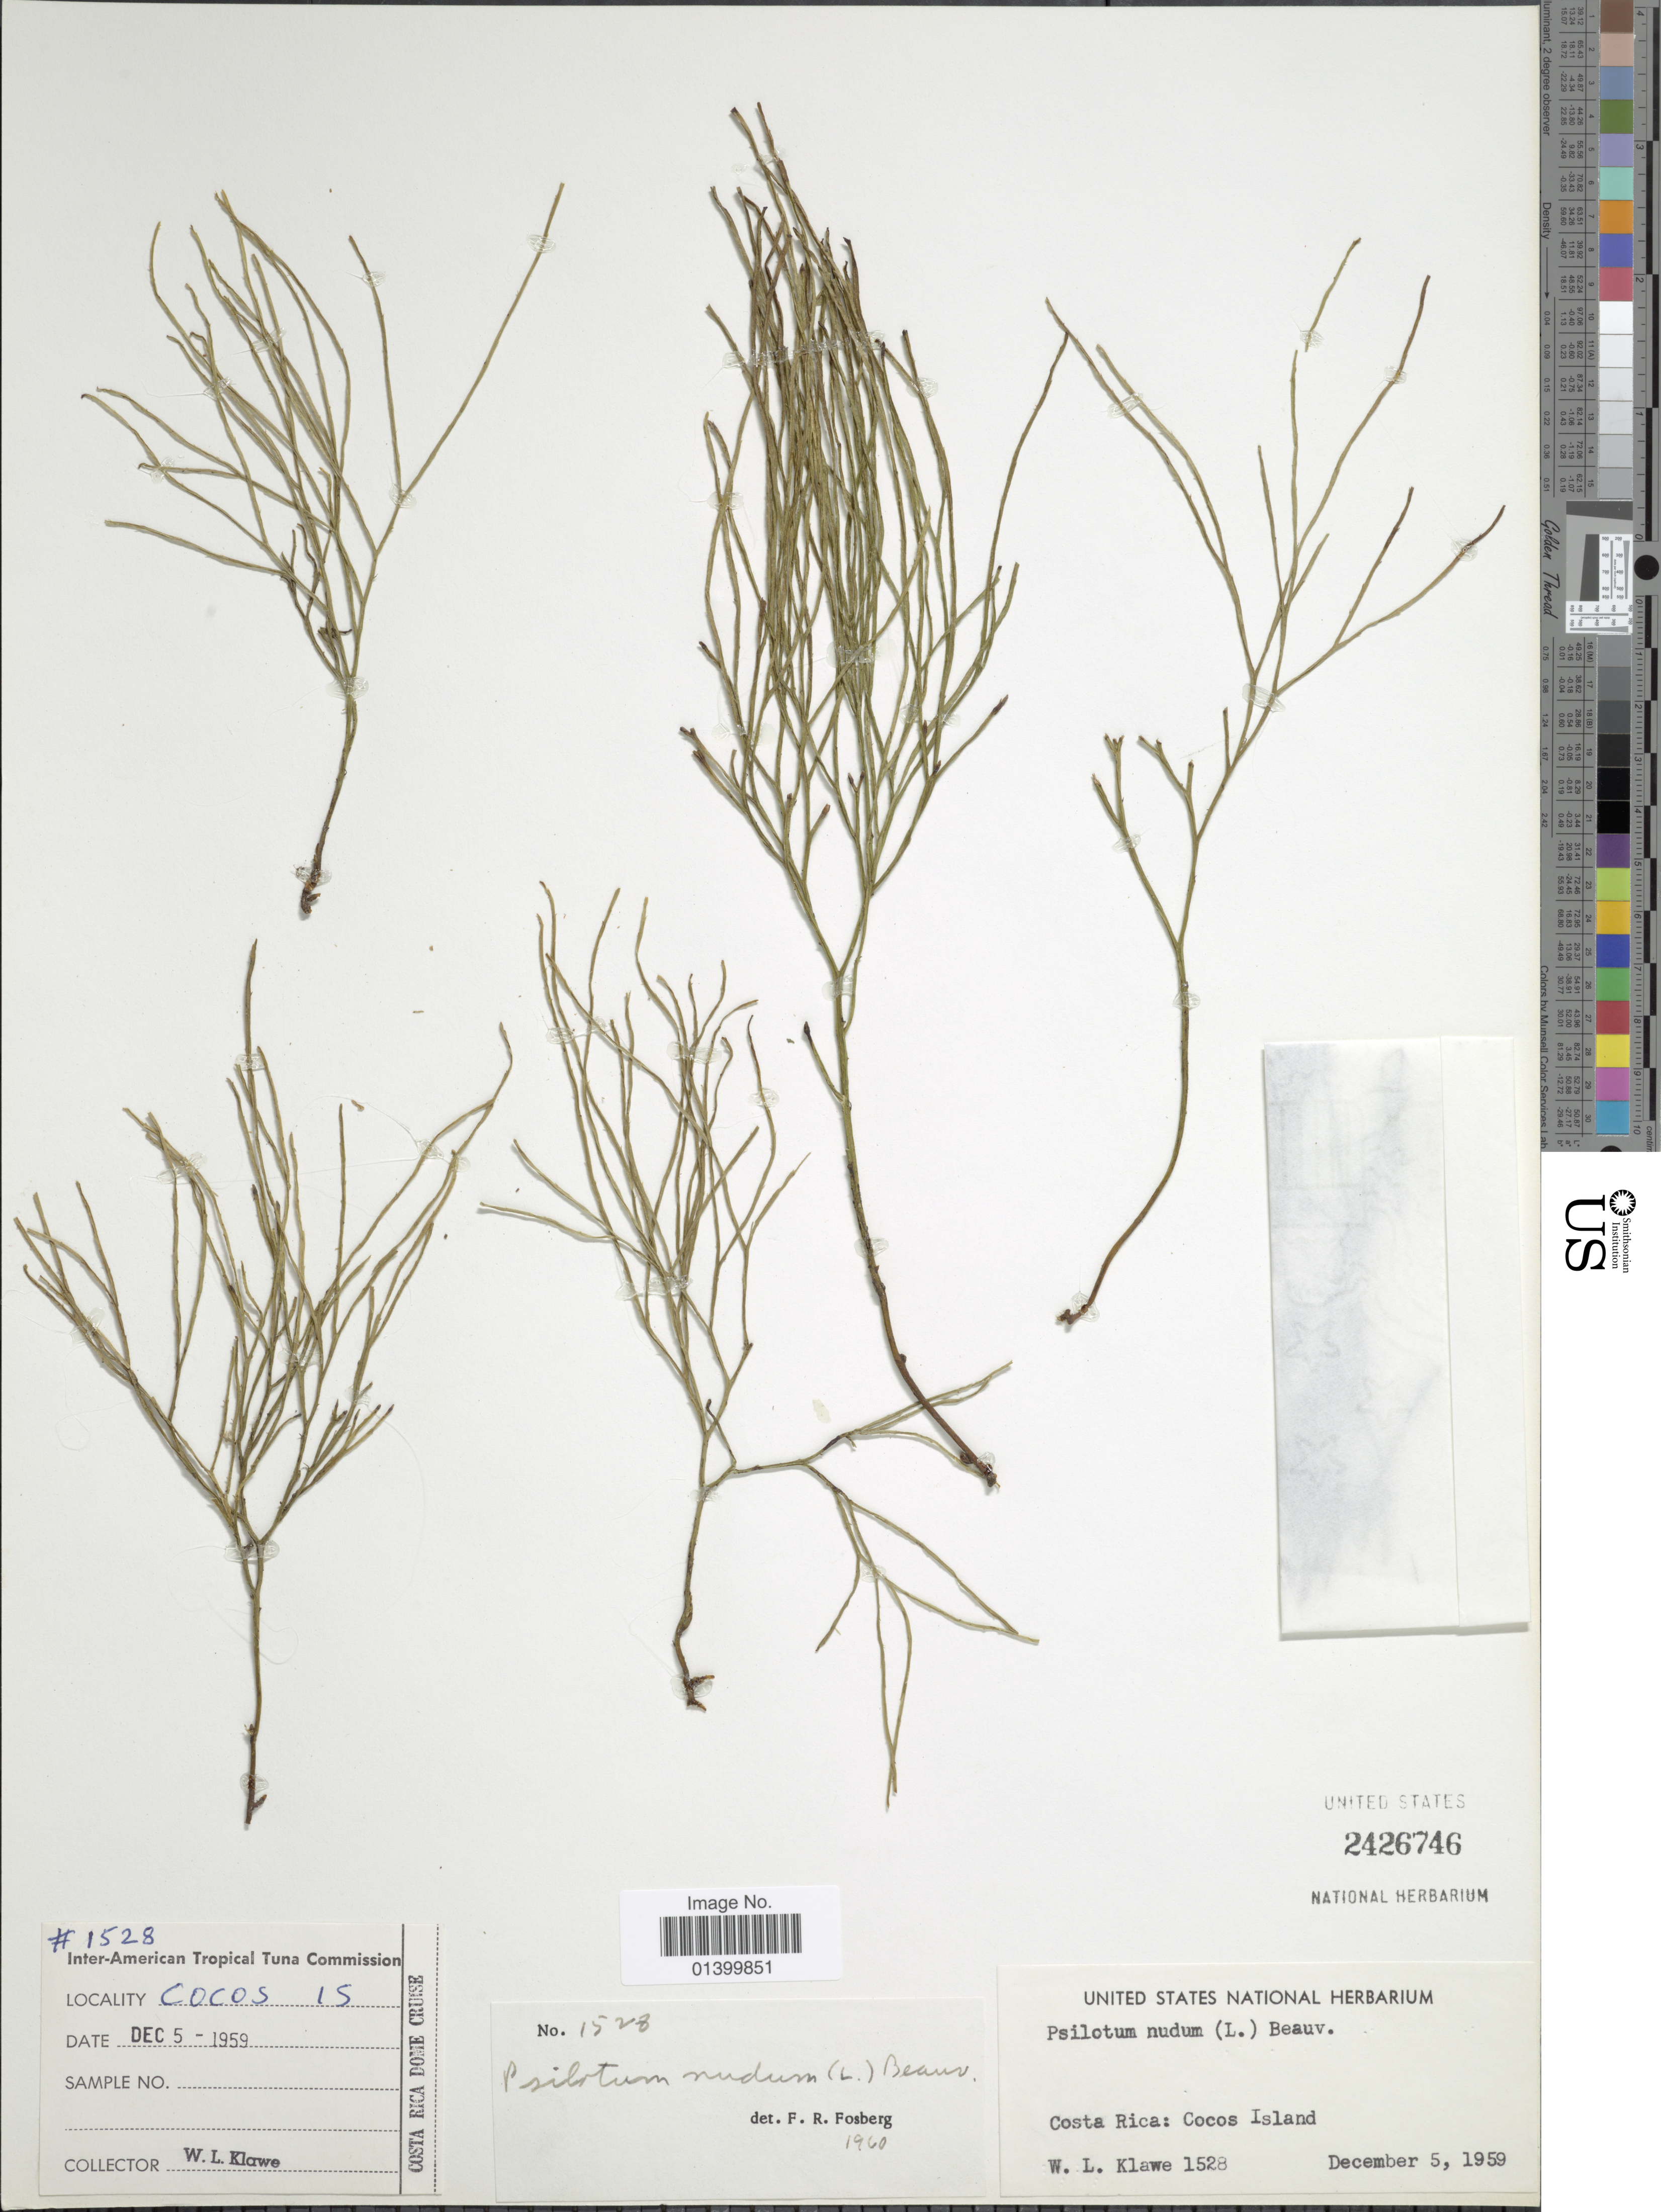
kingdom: Plantae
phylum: Tracheophyta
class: Polypodiopsida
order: Psilotales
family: Psilotaceae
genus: Psilotum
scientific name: Psilotum nudum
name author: (L.) P. Beauv.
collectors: W. Klawe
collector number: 1528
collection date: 1959-12-05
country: Costa Rica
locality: Cocos Island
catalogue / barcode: US 2426746